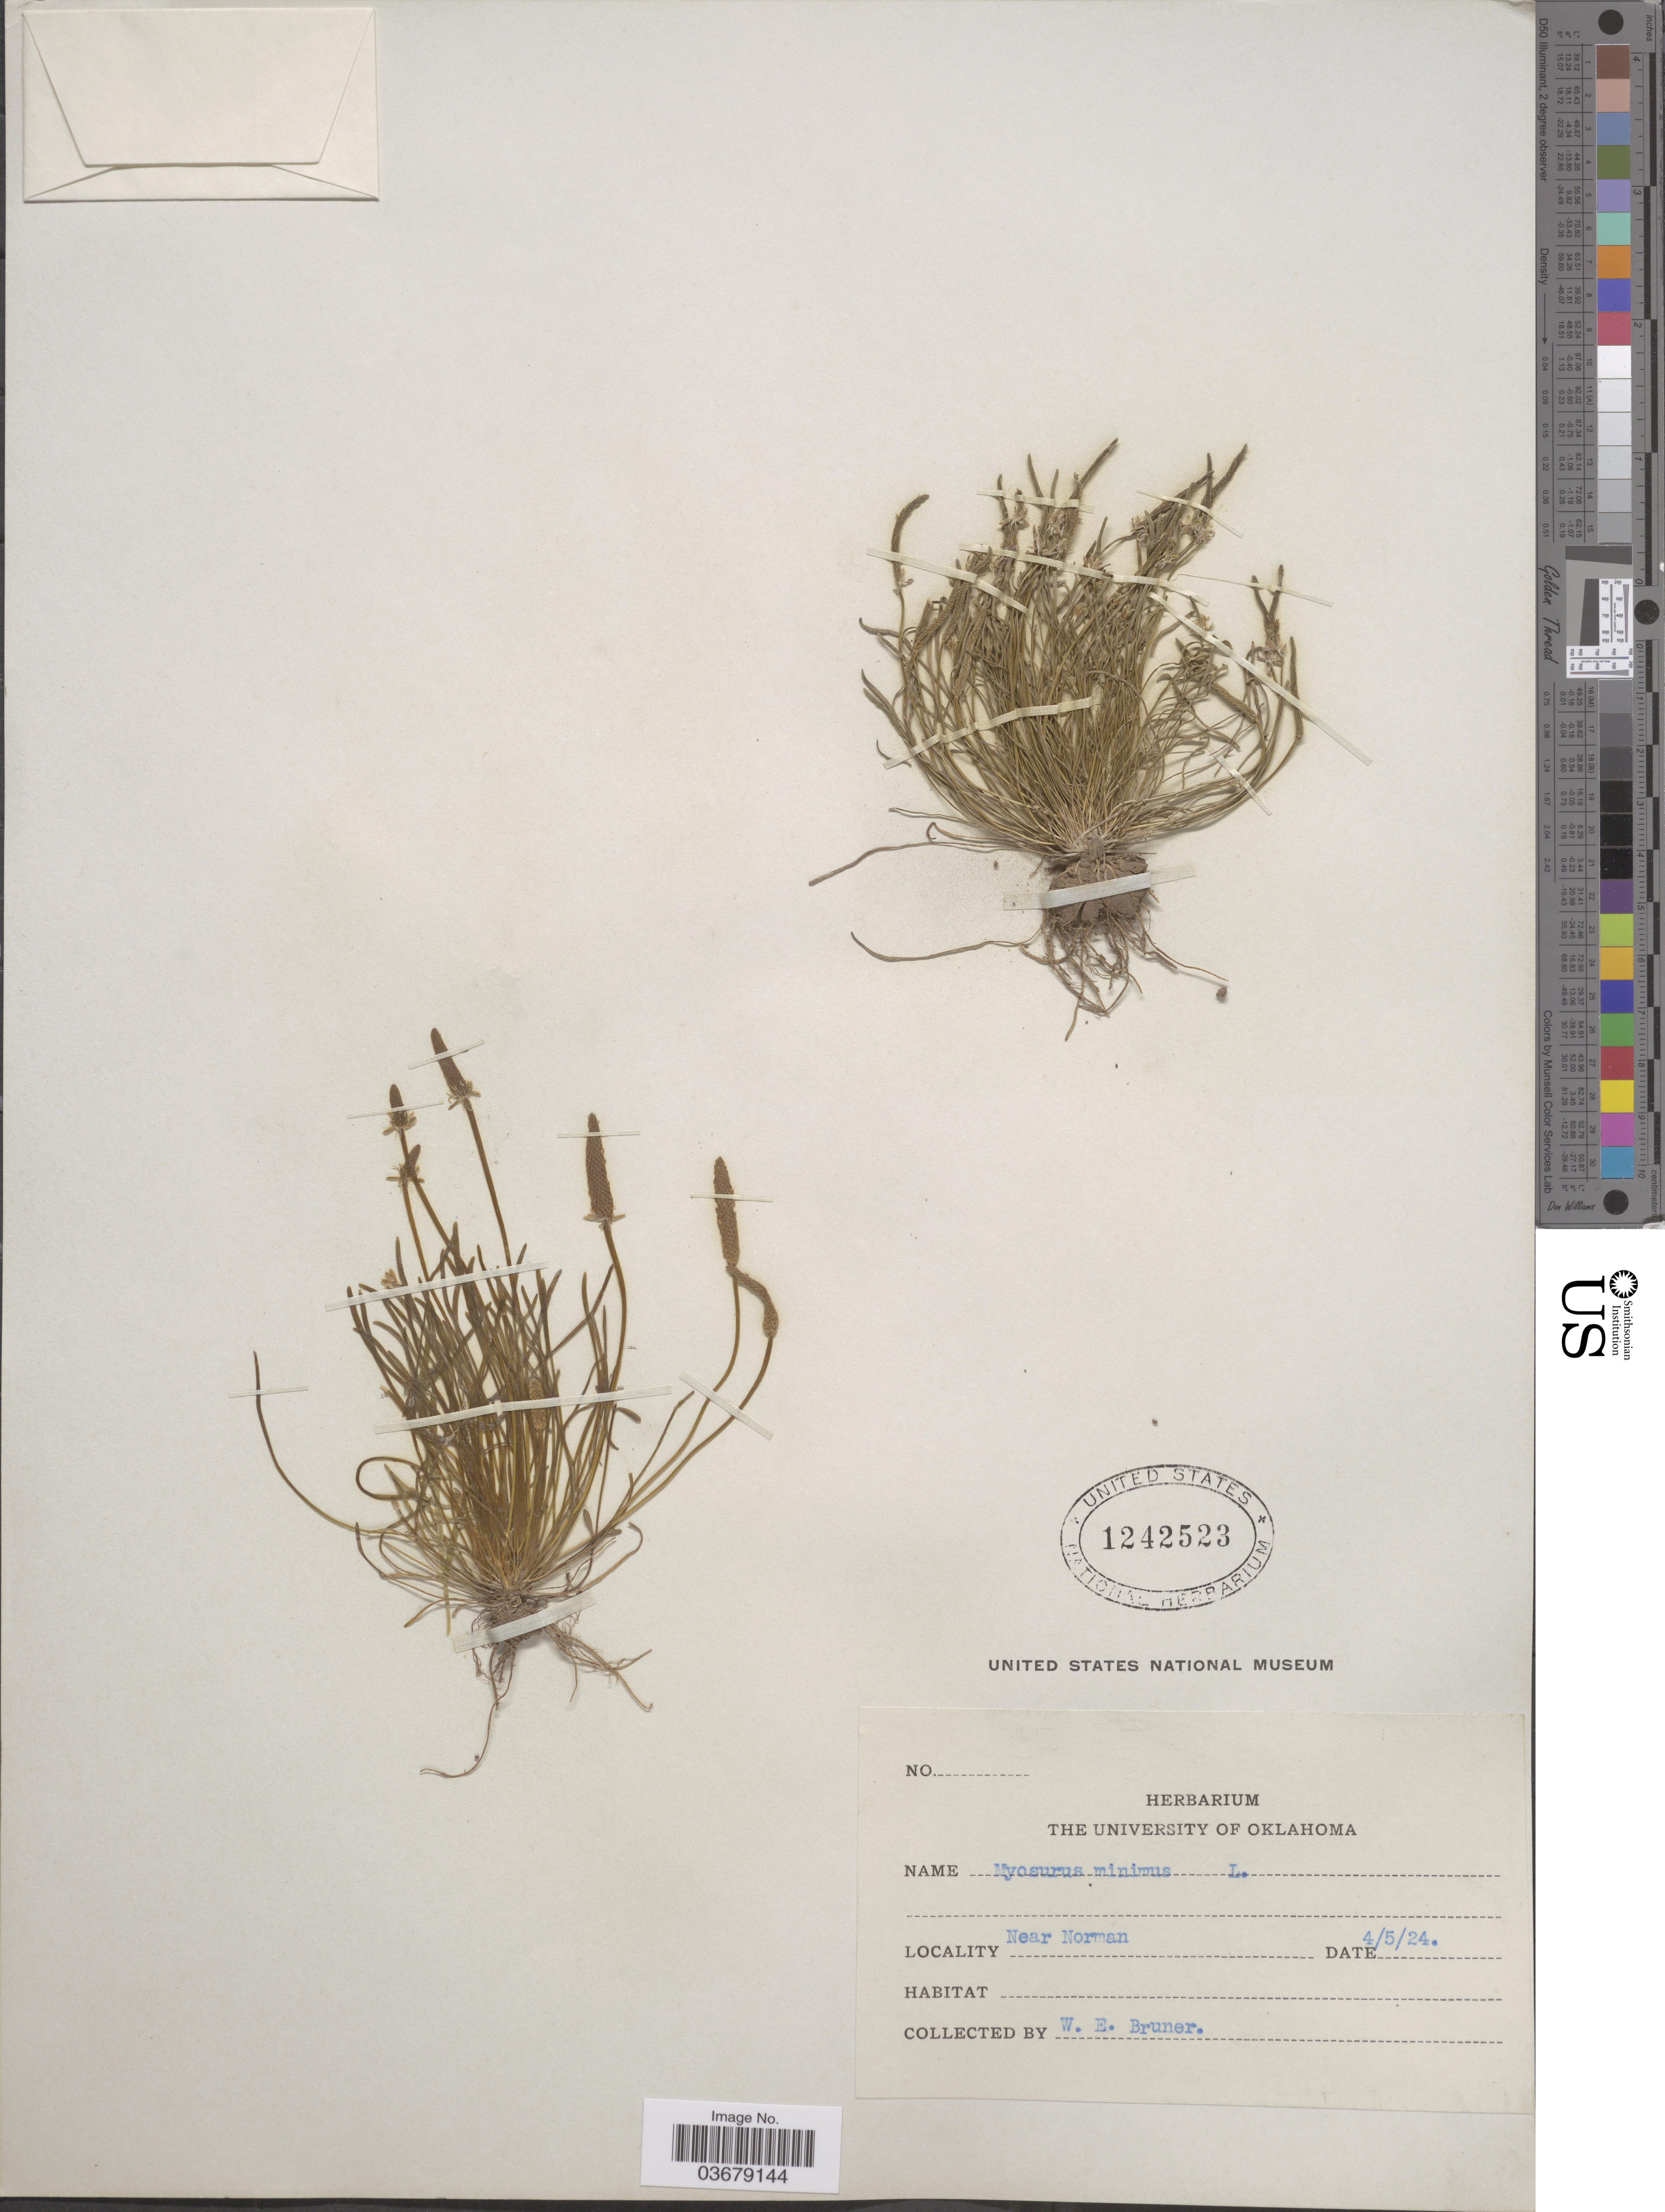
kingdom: Plantae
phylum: Tracheophyta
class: Magnoliopsida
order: Ranunculales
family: Ranunculaceae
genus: Myosurus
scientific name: Myosurus minimus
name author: L.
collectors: W. Bruner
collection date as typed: Transcribed d/m/y: 5/4/24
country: United States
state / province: Oklahoma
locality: Near Norman.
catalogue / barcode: US 1242523